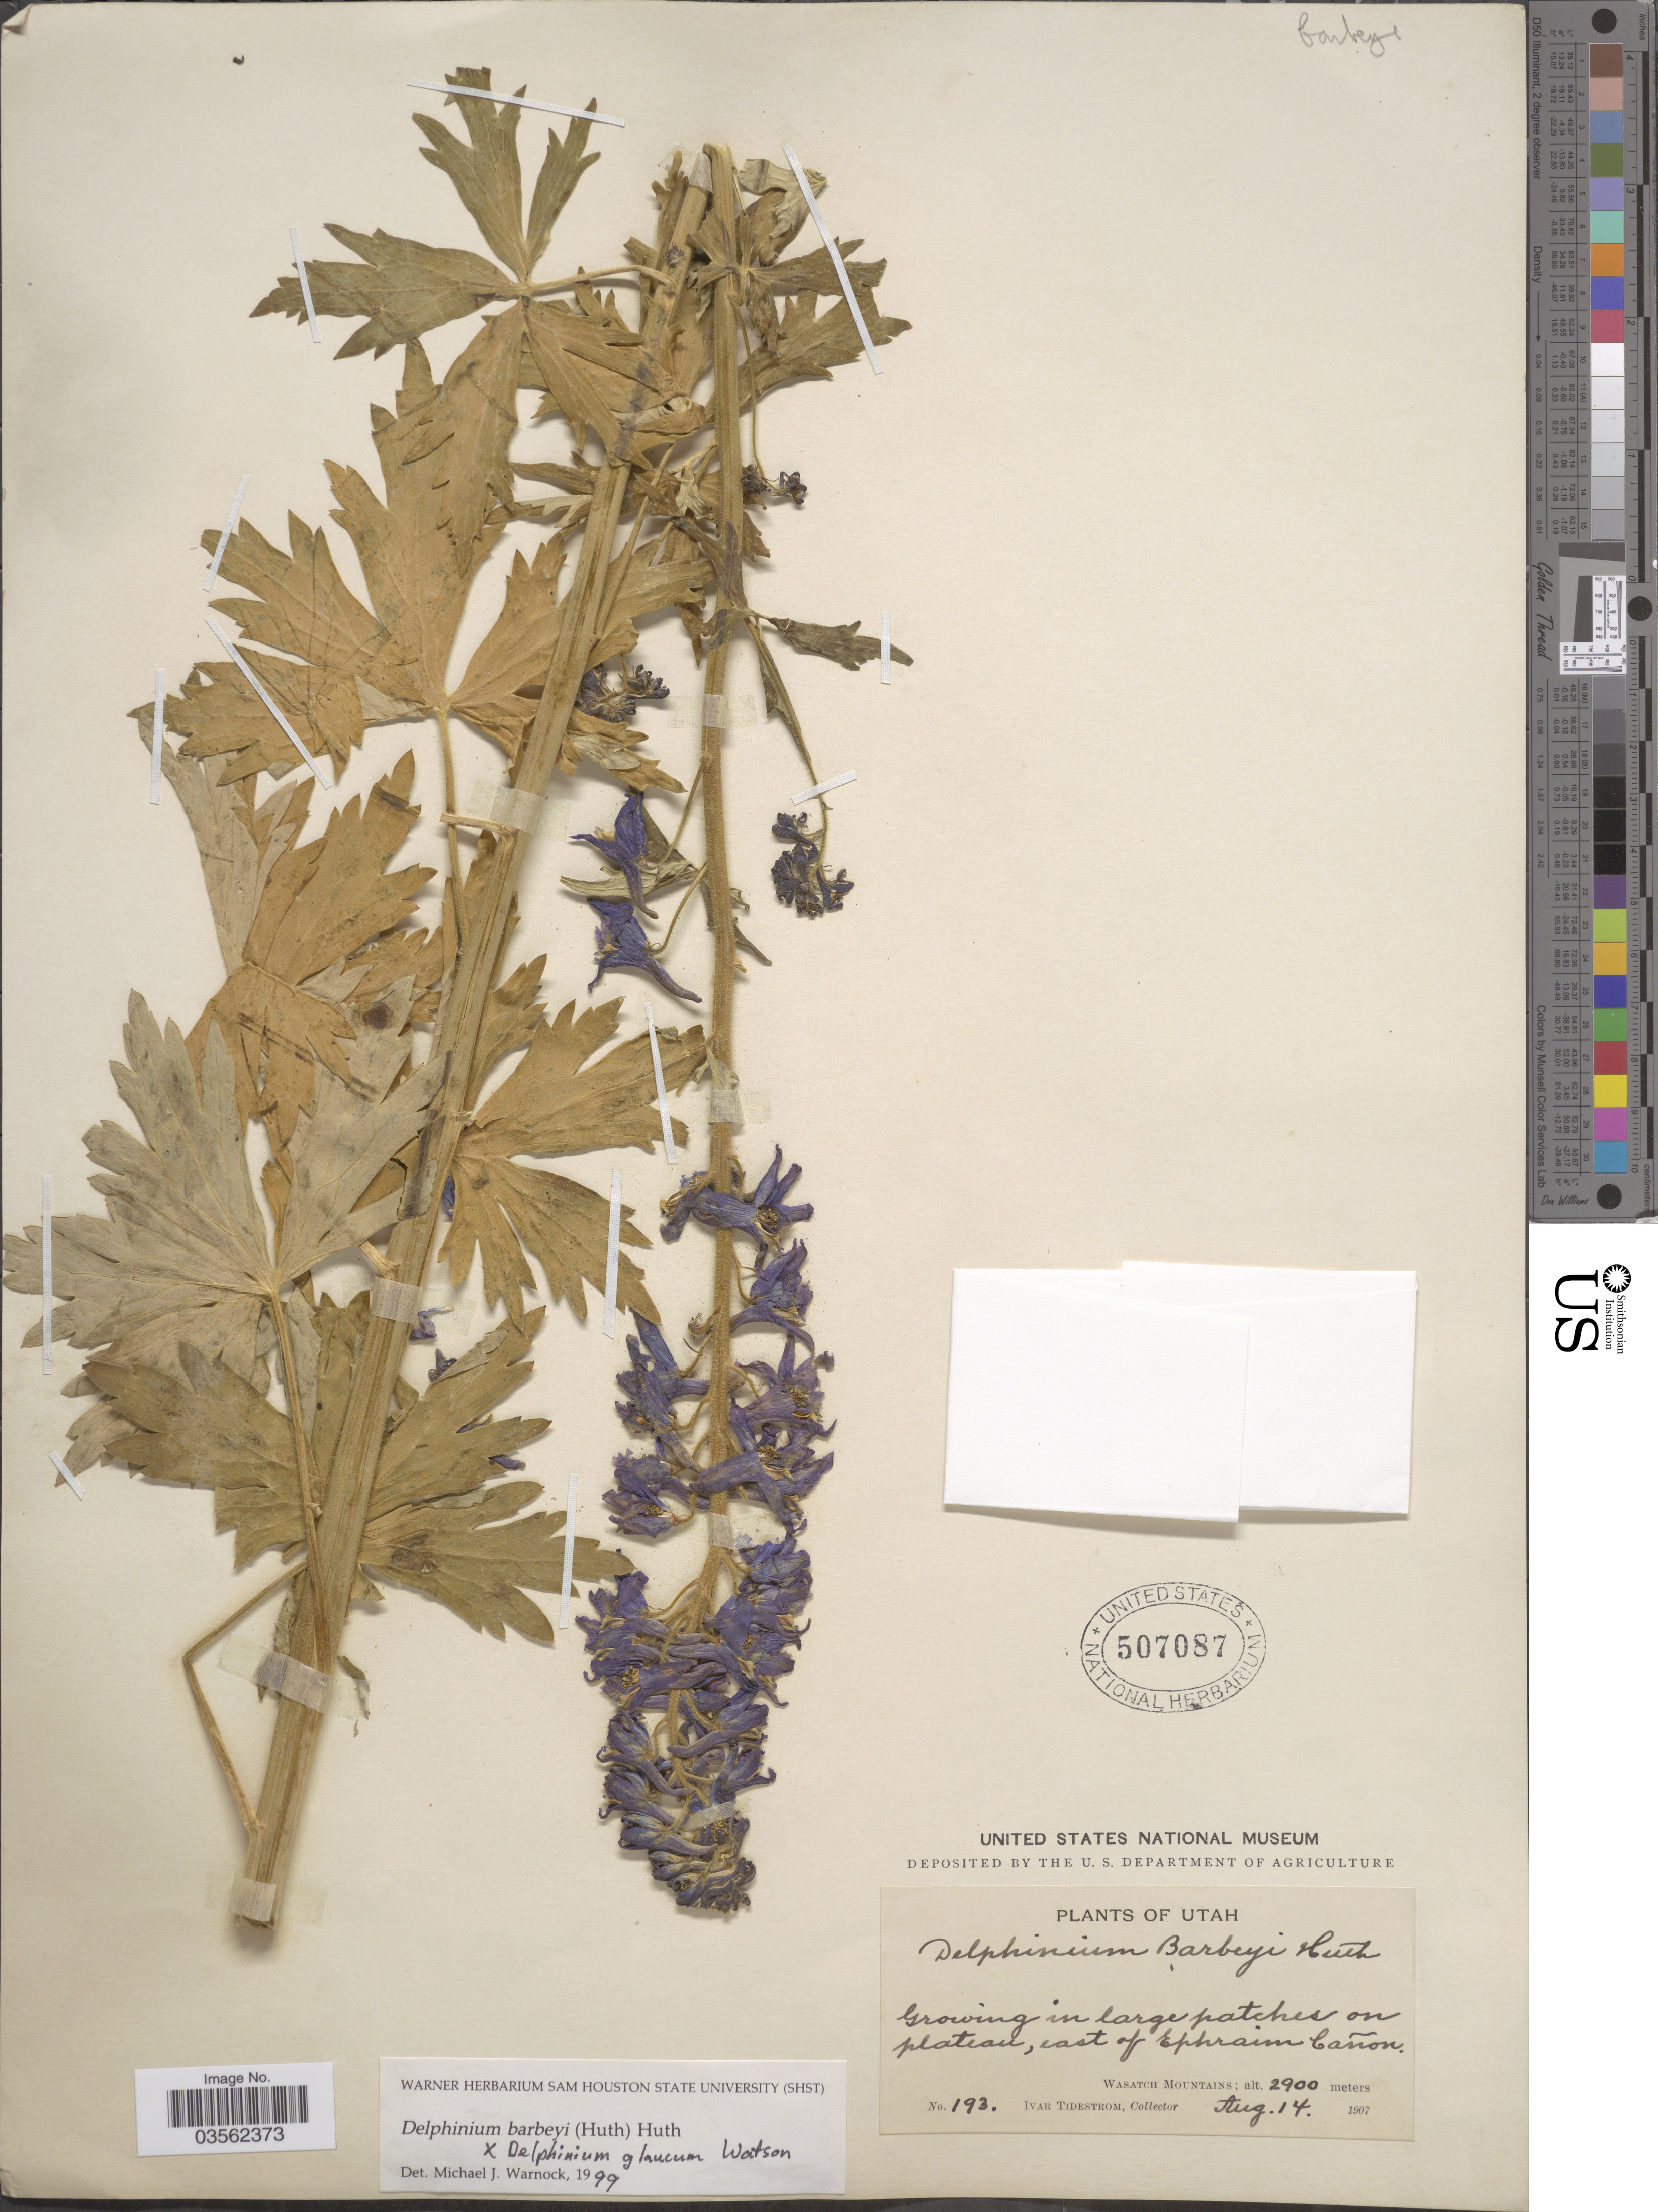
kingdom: Plantae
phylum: Tracheophyta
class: Magnoliopsida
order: Ranunculales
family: Ranunculaceae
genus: Delphinium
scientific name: Delphinium barbeyi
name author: (Huth) Huth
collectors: I. F. Tidestrom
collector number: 193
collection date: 1907-08-14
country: United States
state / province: Utah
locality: East of Ephraim Cañon. Wasatch Mountains.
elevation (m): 2900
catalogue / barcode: US 507087